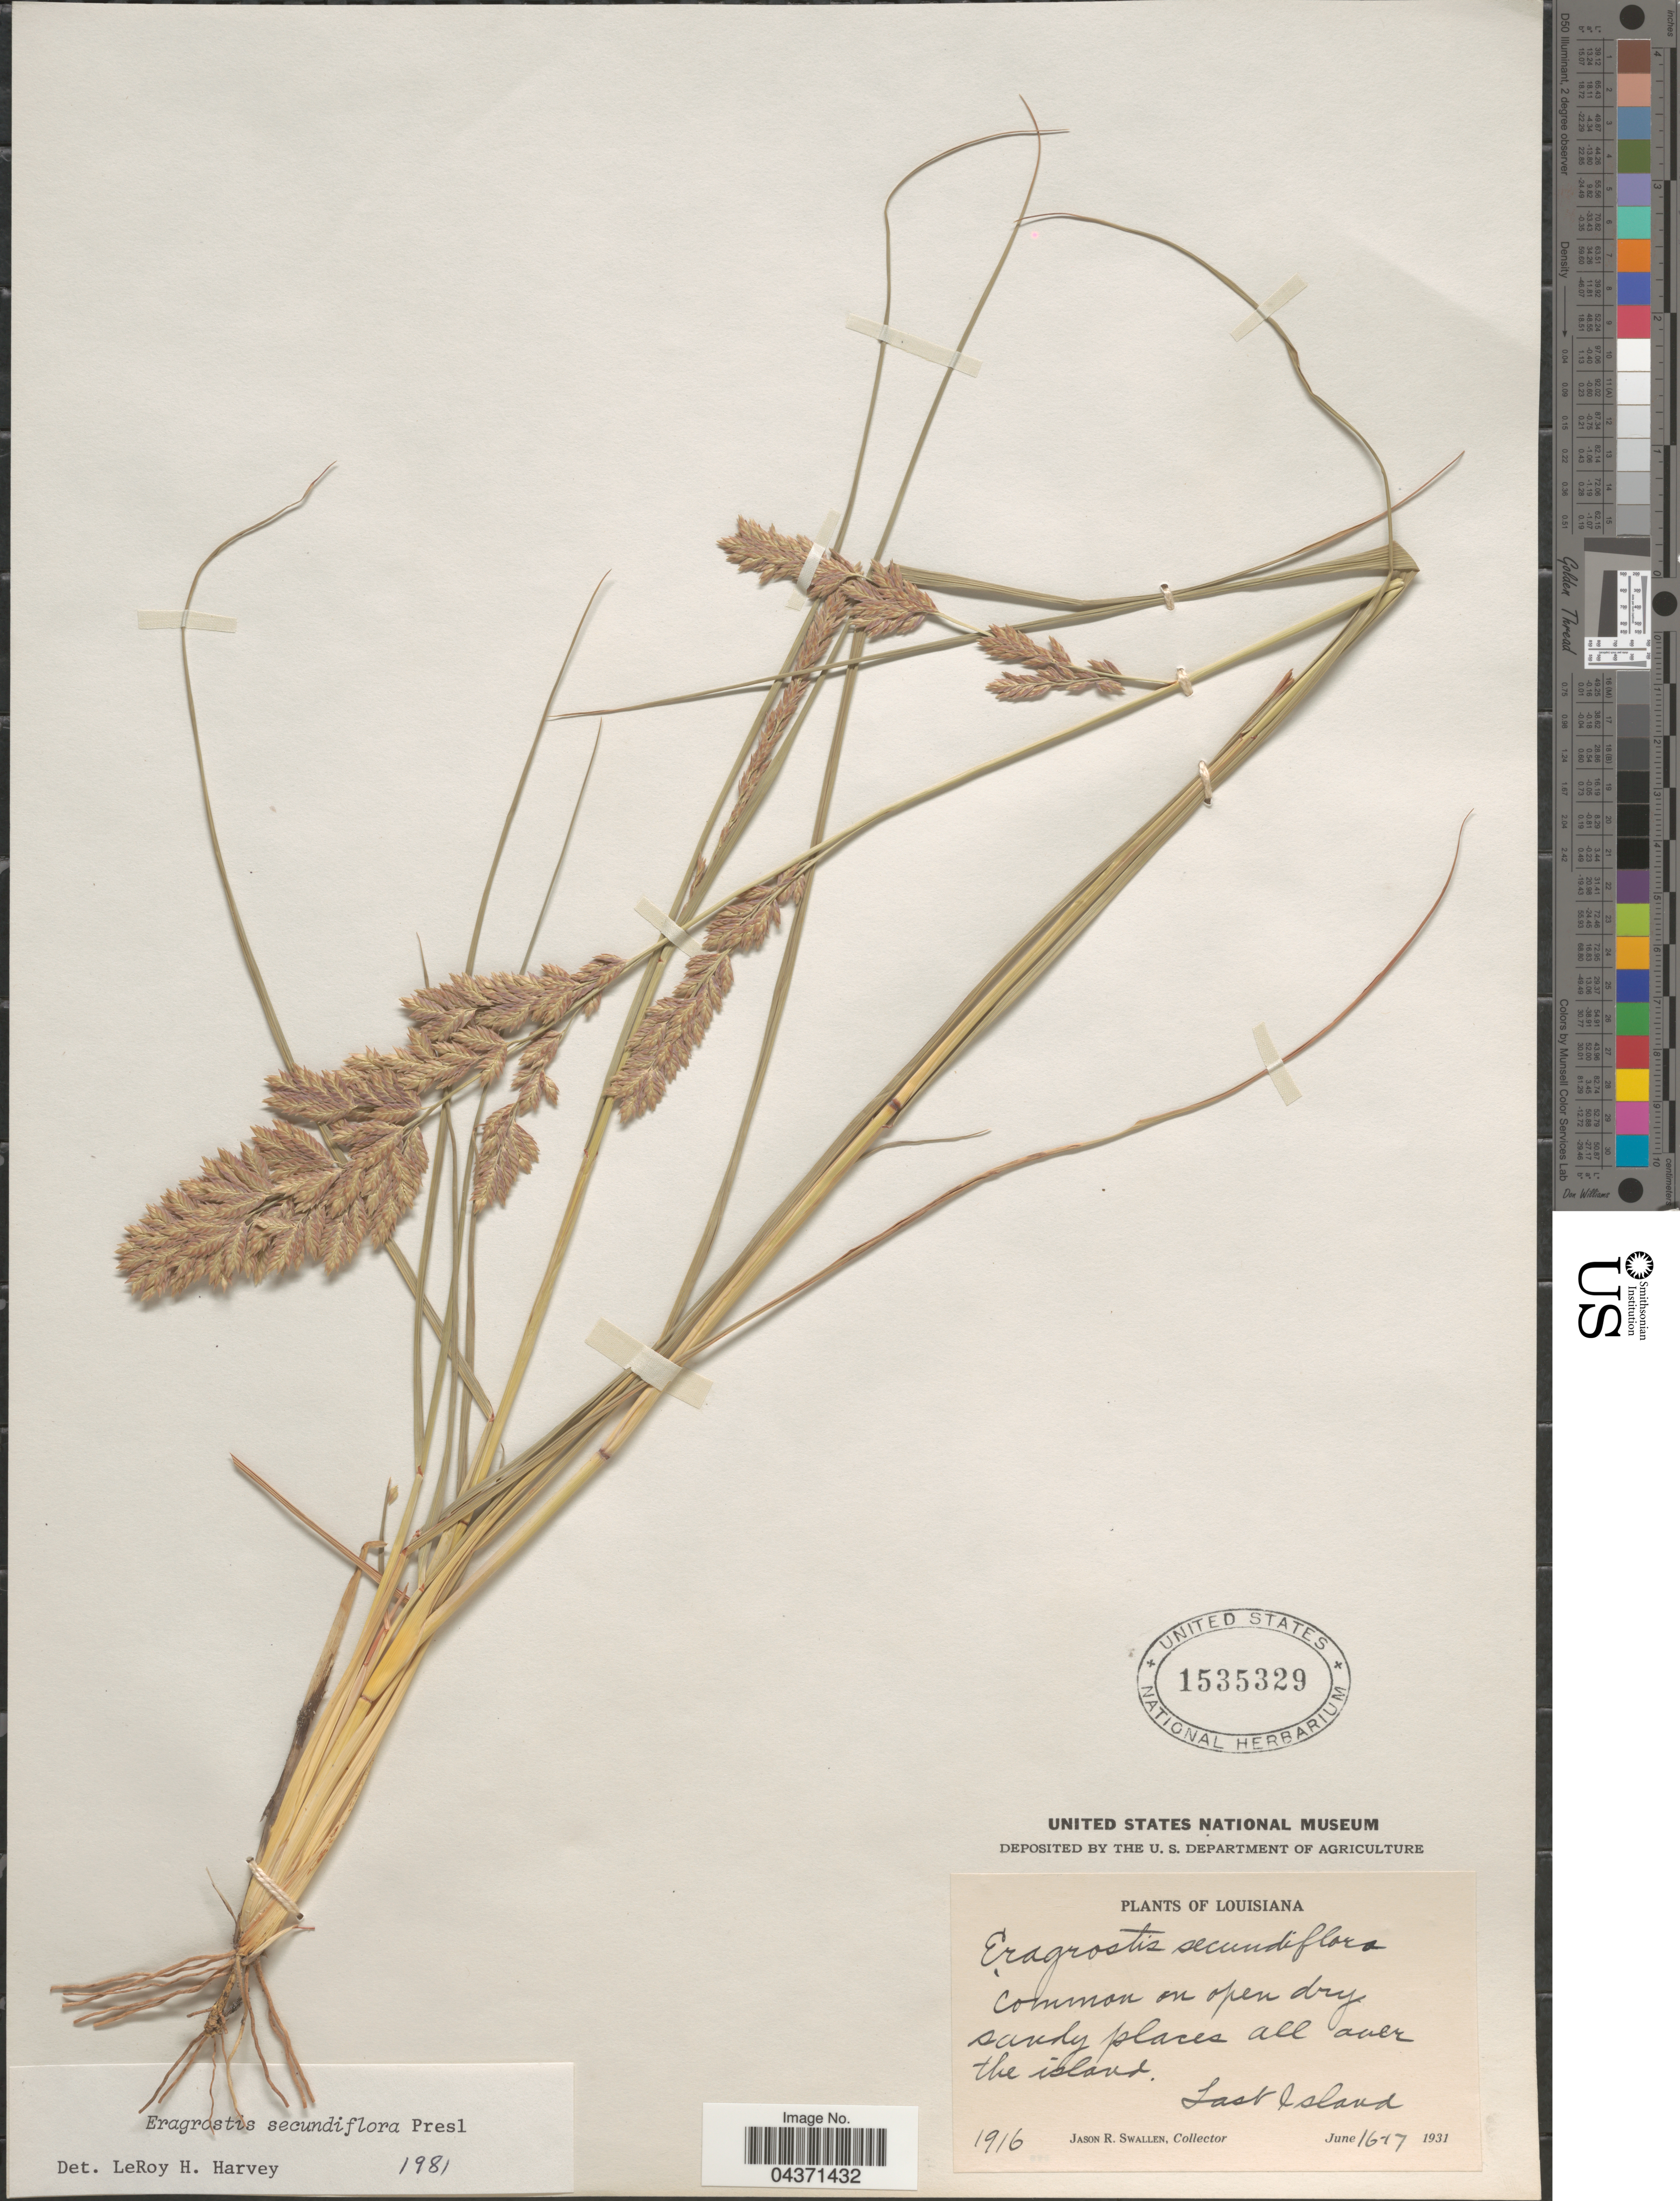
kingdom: Plantae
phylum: Tracheophyta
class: Liliopsida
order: Poales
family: Poaceae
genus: Eragrostis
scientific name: Eragrostis secundiflora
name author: J. Presl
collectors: J. R. Swallen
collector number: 1916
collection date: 1931-06-16/1931-06-17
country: United States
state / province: Louisiana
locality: Common on open dry sandy places all over the island. Last Island.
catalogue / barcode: US 1535329